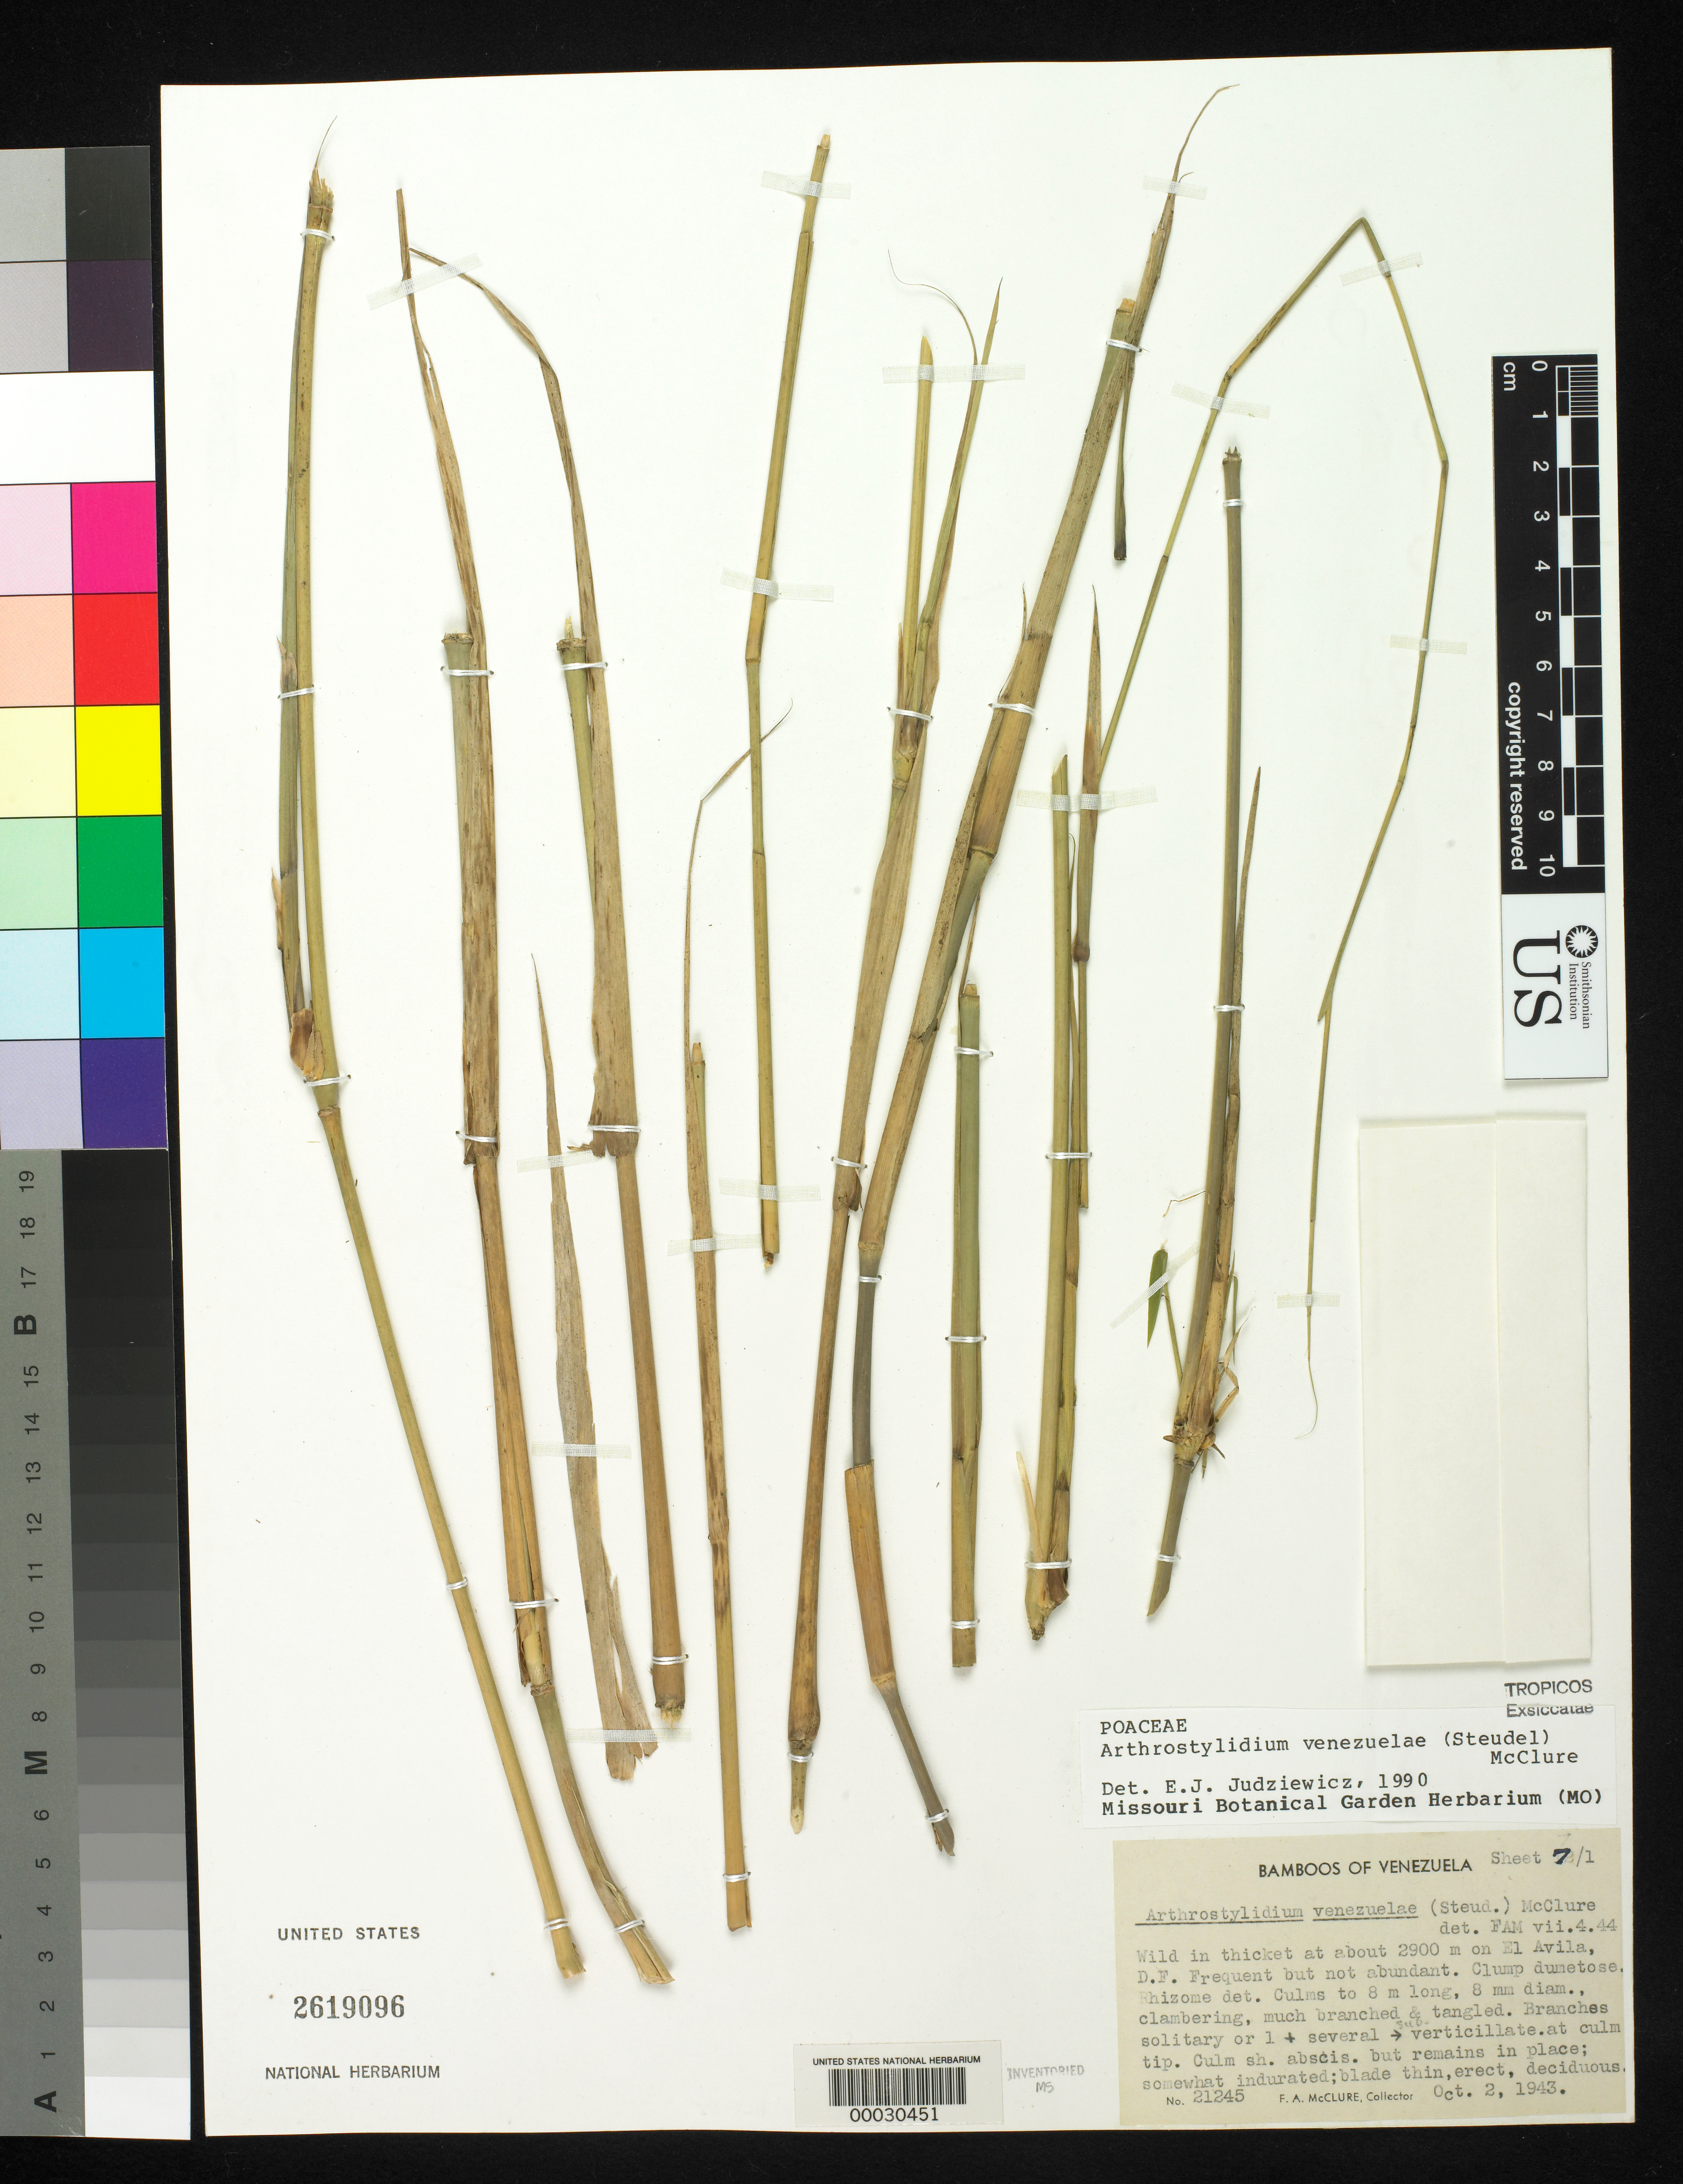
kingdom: Plantae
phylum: Tracheophyta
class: Liliopsida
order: Poales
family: Poaceae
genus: Arthrostylidium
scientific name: Arthrostylidium venezuelae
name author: (Steud.) McClure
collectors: F. A. McClure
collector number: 21245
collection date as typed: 02 Oct 1943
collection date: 1943-10-02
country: Venezuela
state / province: Miranda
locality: El avila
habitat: Thicket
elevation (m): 2900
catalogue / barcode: US 2619096